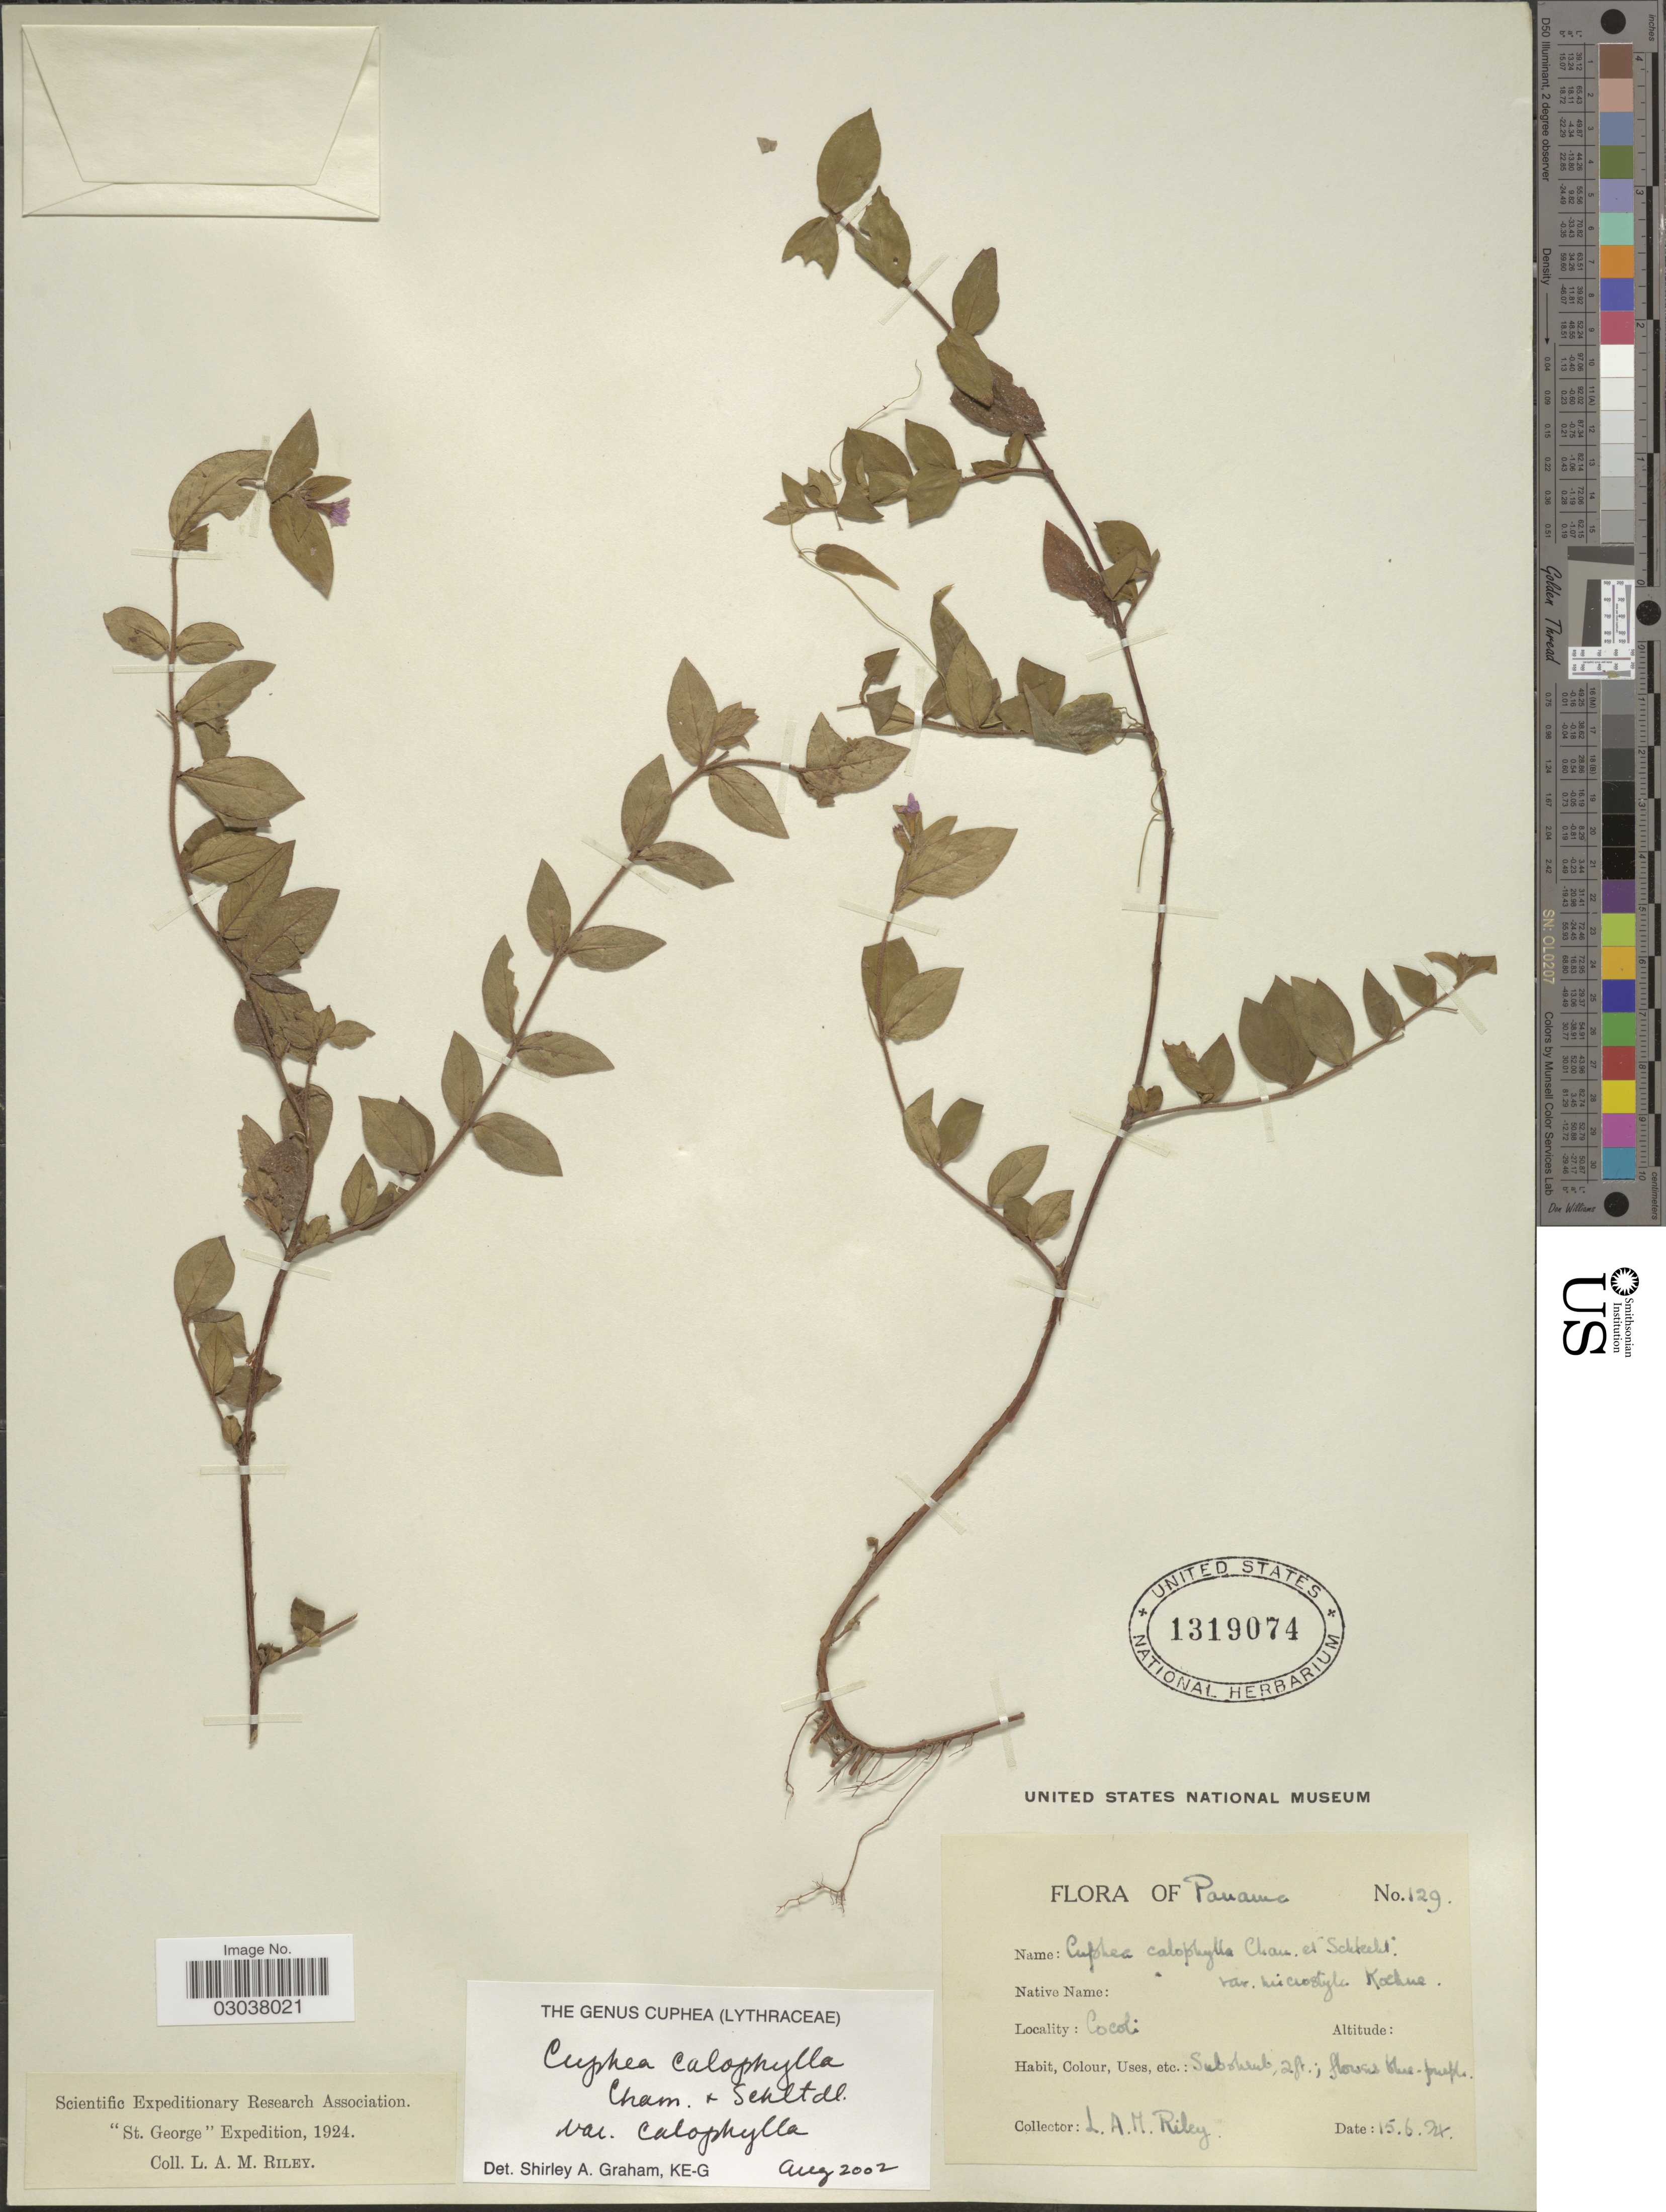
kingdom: Plantae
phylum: Tracheophyta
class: Magnoliopsida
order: Myrtales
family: Lythraceae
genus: Cuphea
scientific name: Cuphea calophylla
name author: Cham. & Schltdl.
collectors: L. A. M. Riley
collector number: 129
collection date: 1924-06-15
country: Panama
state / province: Panamá Oeste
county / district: Canal Zone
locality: St. George. Cocoli.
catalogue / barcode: US 1319074